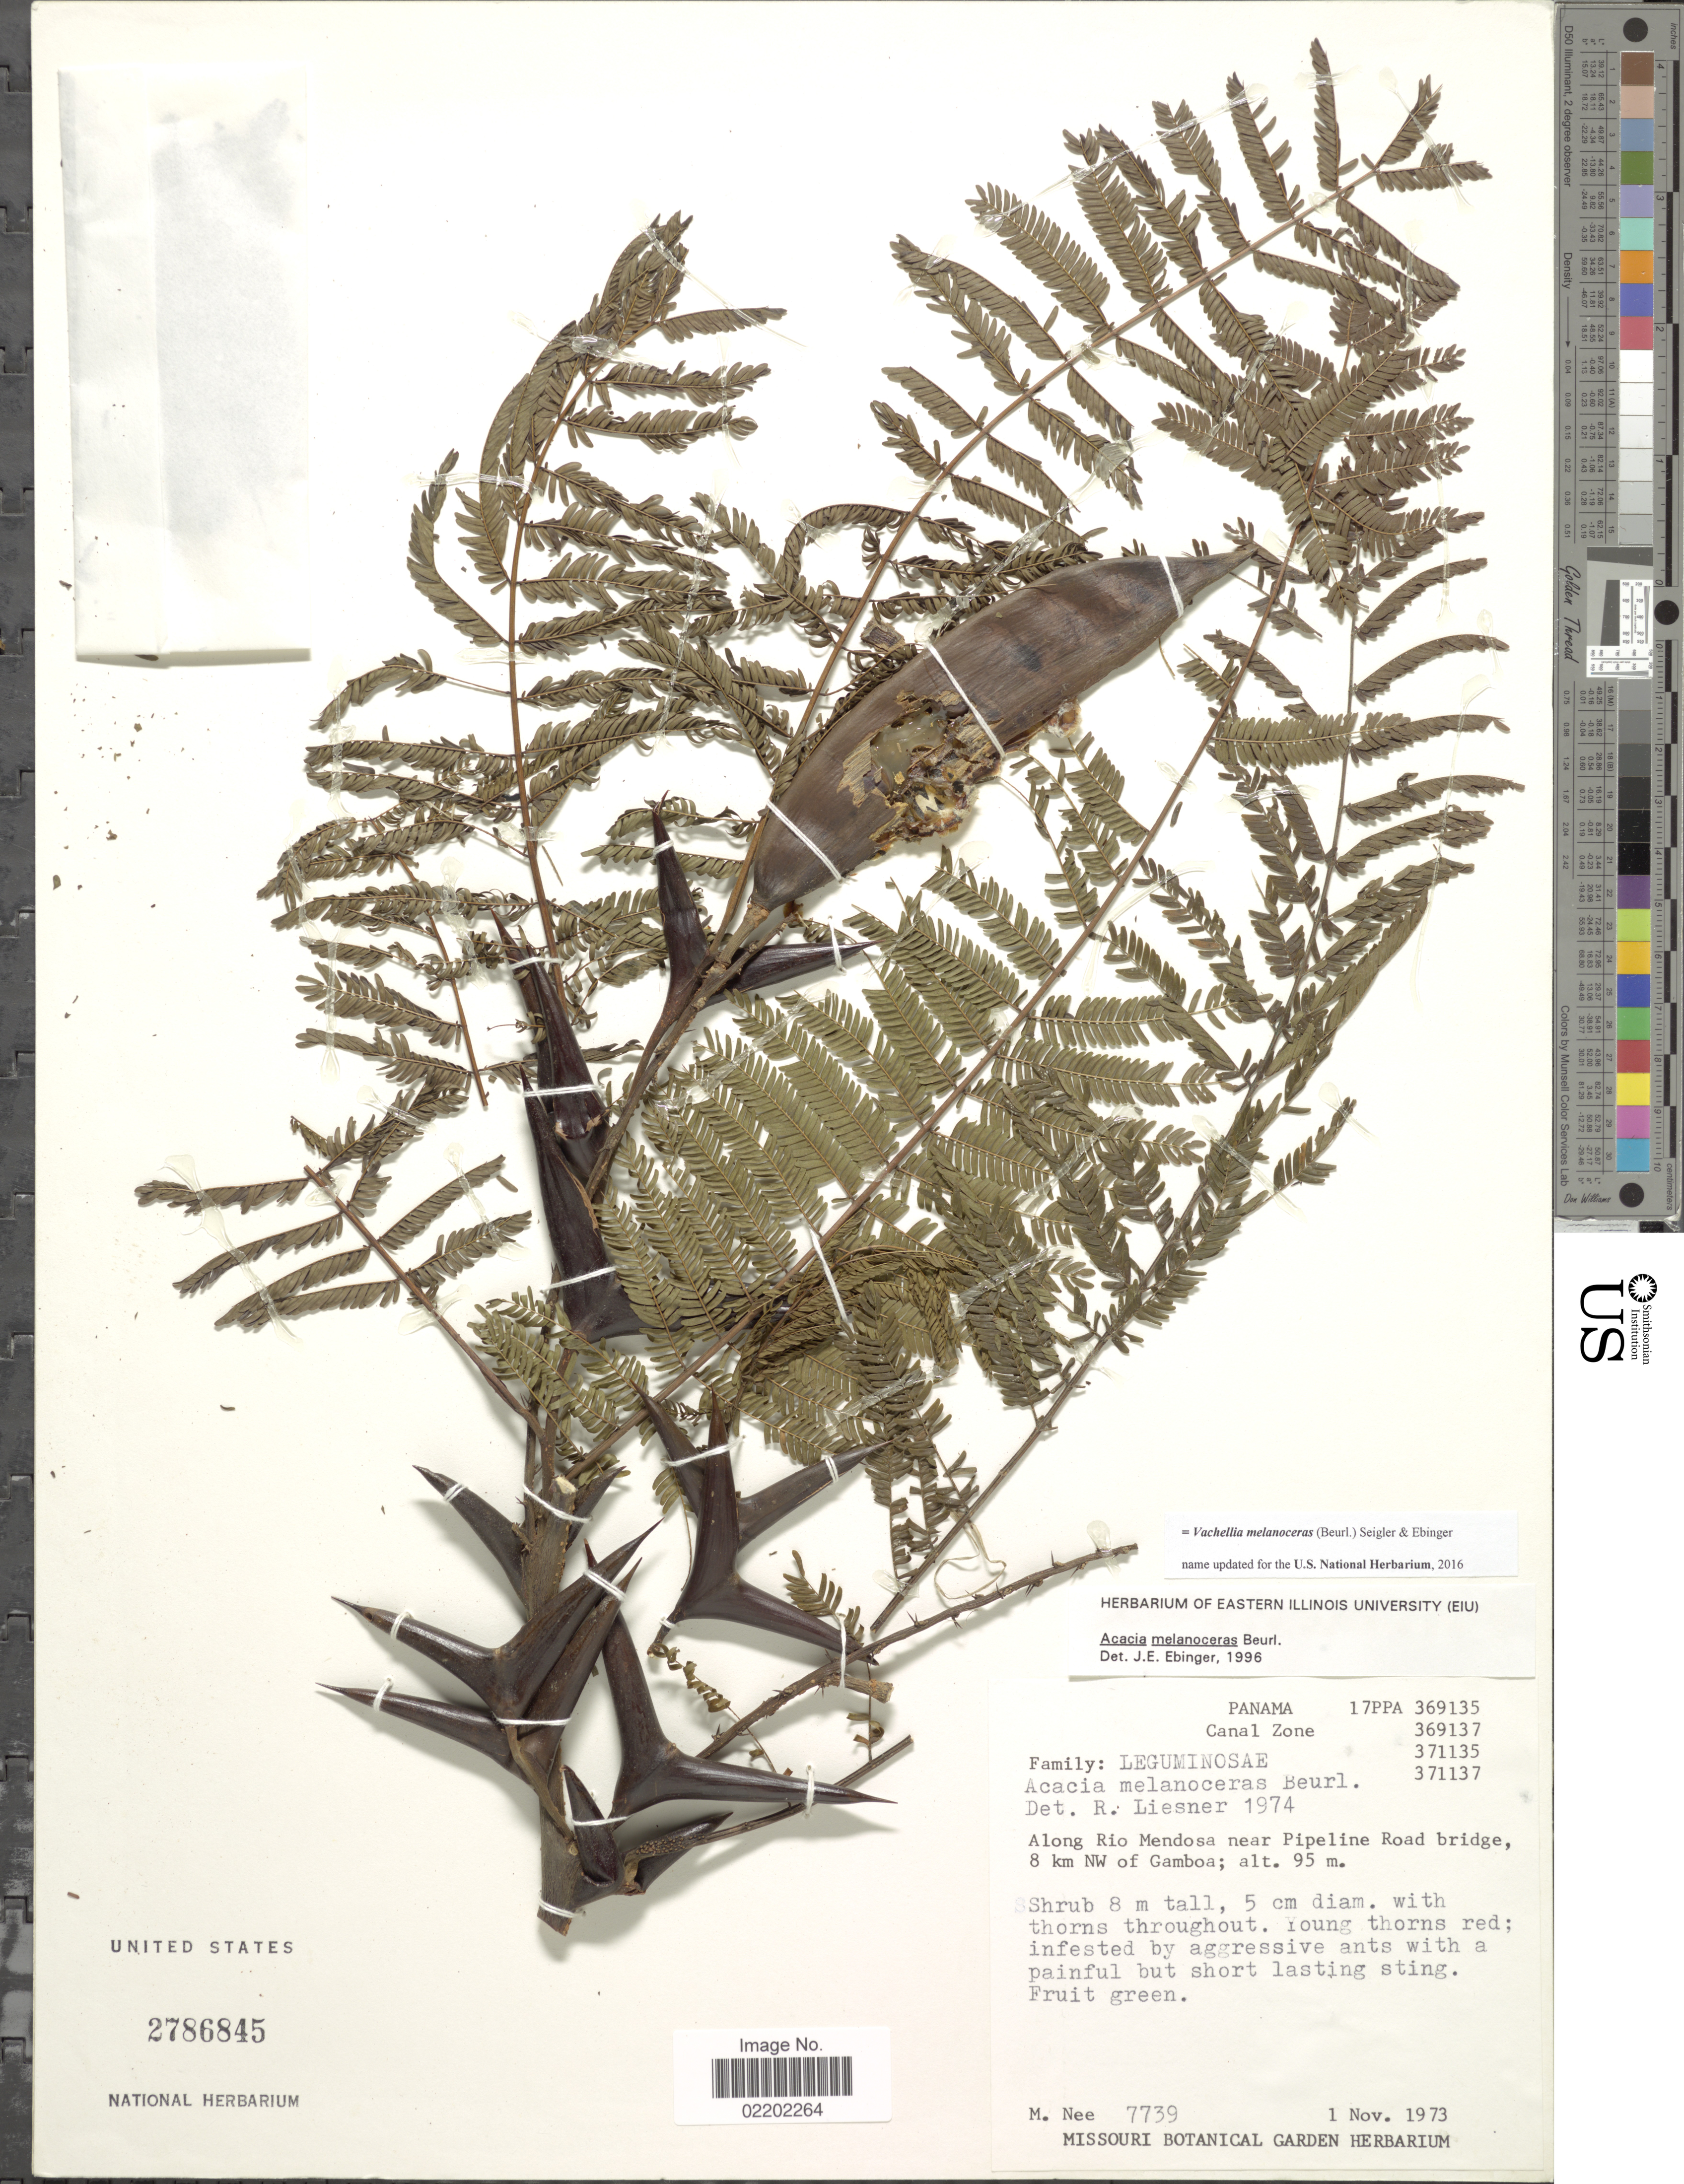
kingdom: Plantae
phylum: Tracheophyta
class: Magnoliopsida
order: Fabales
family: Fabaceae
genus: Vachellia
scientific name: Vachellia melanoceras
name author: (Beurl.) Seigler & Ebinger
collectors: M. Nee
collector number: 7739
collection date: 1973-11-01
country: Panama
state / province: Colón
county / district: Canal Zone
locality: Canal Zone, Along Rio Mendosa near Pipeline Road bridge, 8 km NW of Gamboa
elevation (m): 95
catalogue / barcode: US 2786845